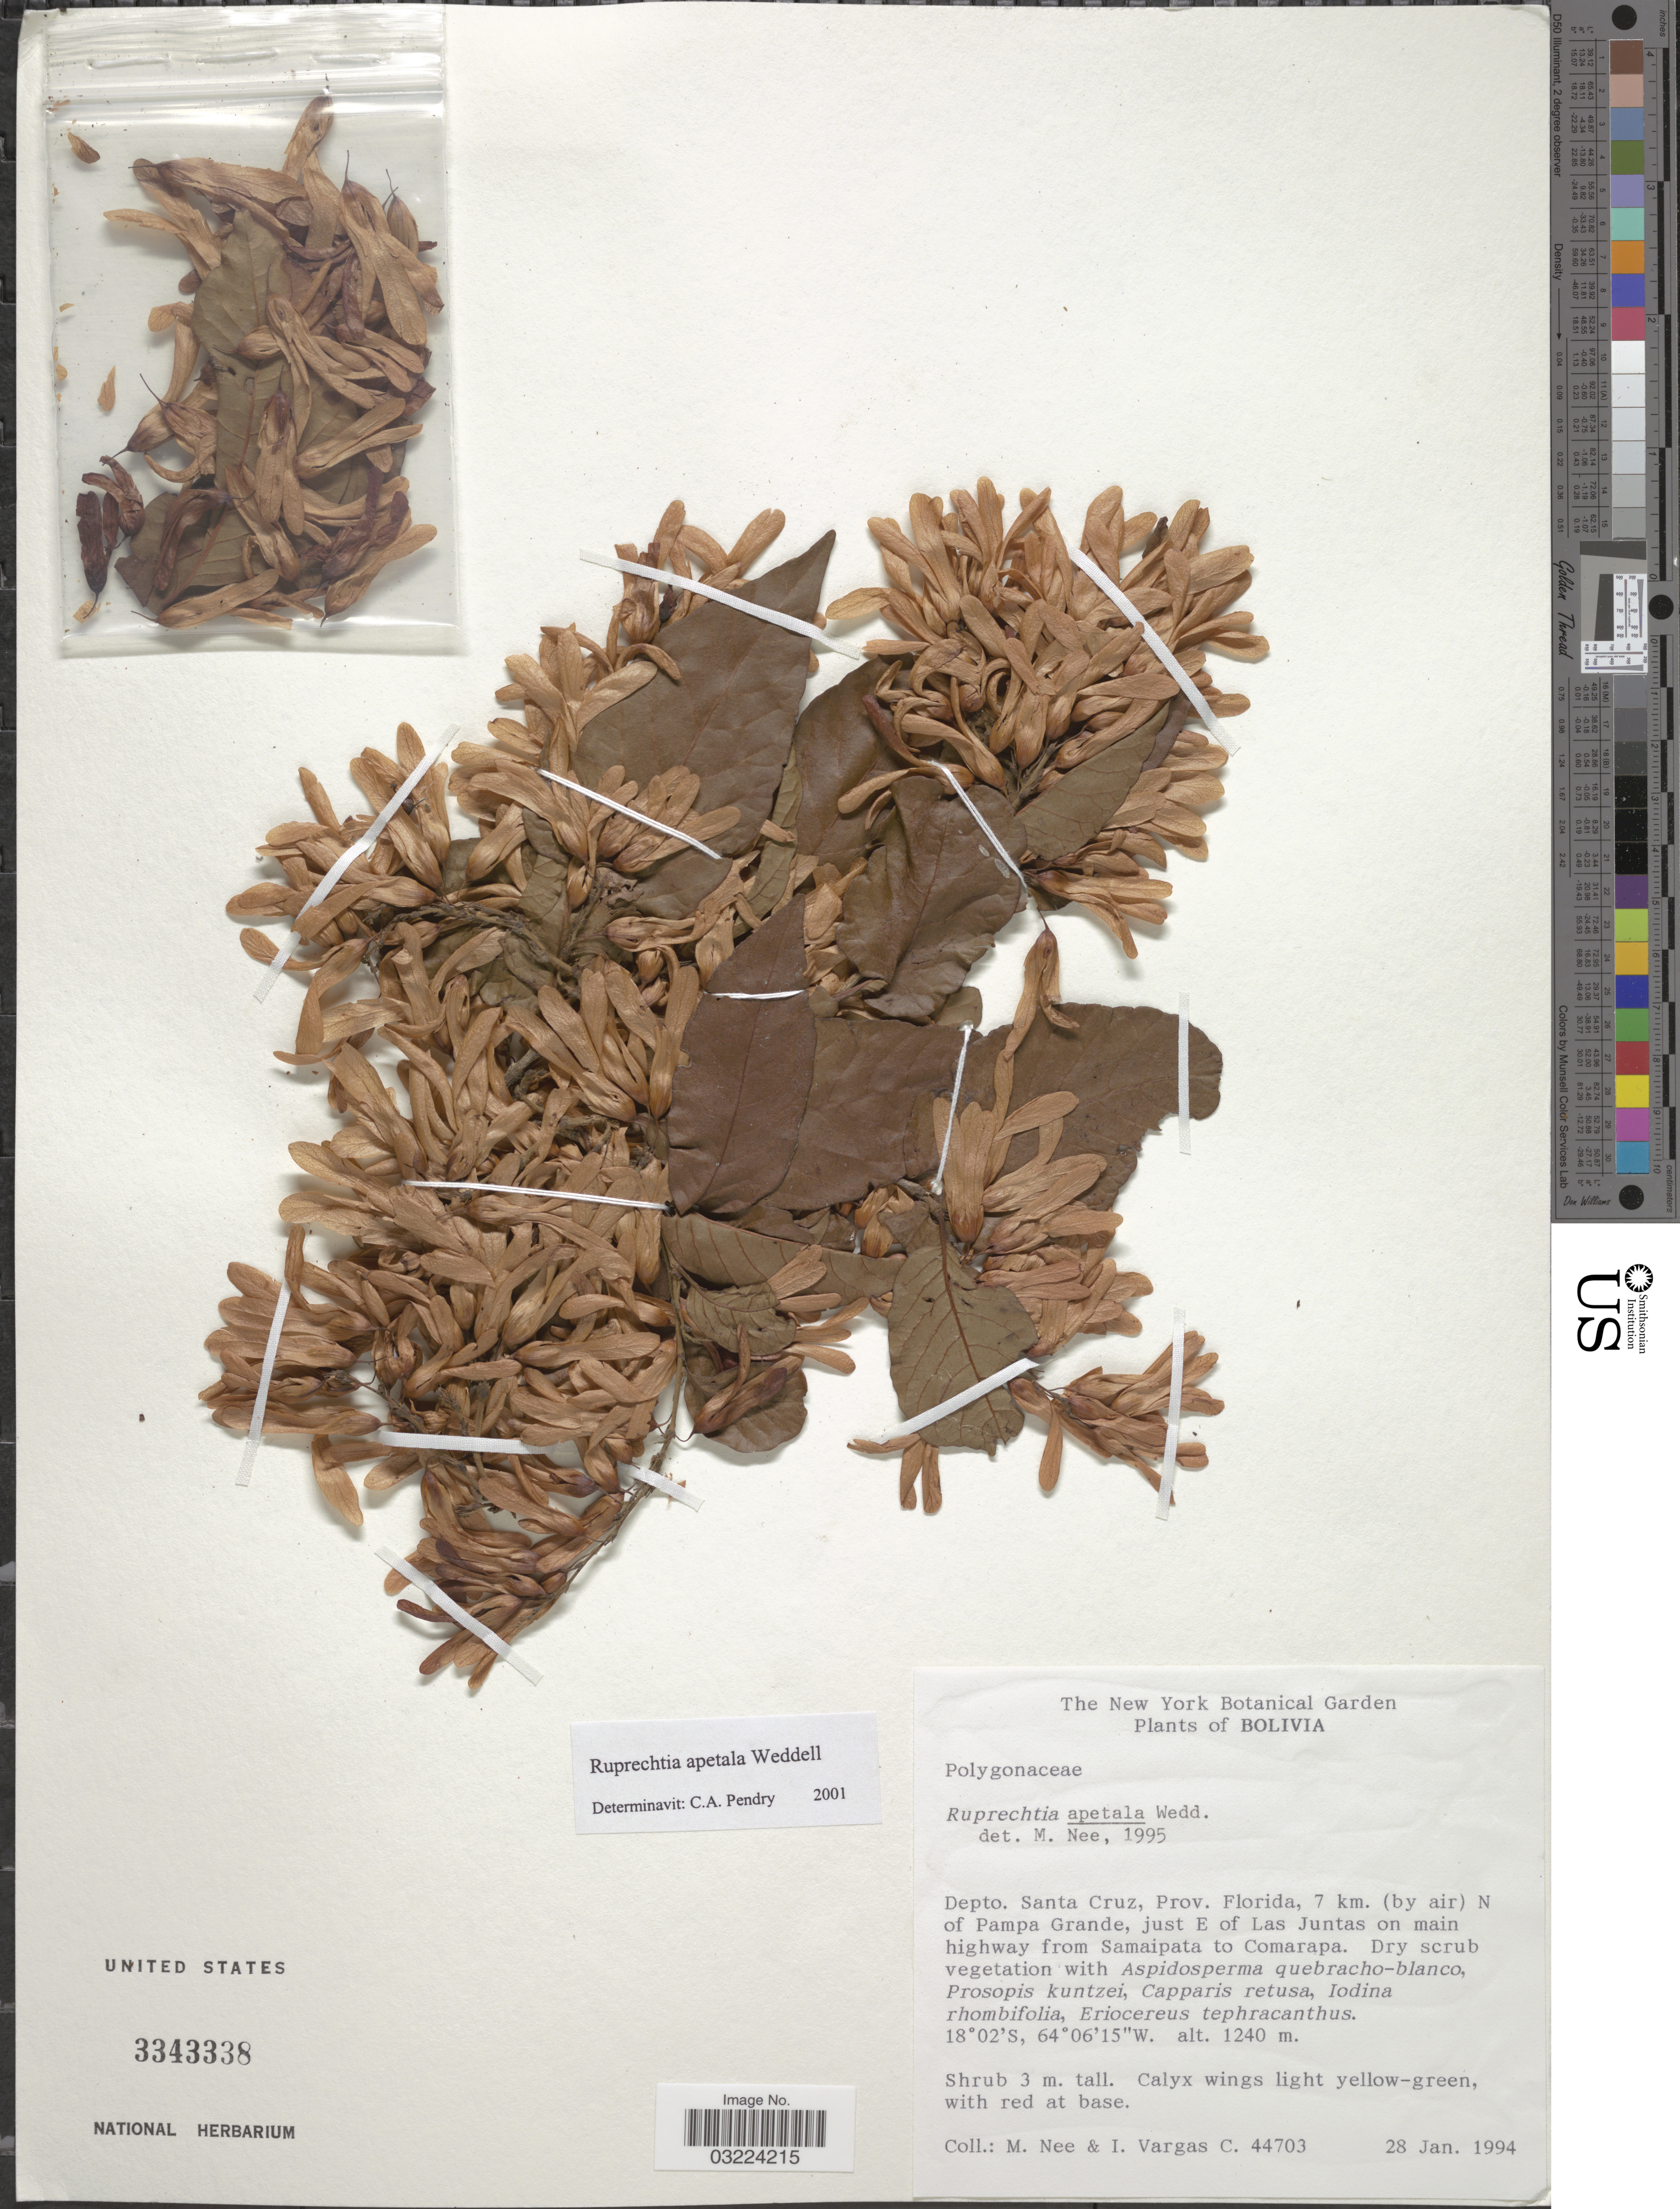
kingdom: Plantae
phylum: Tracheophyta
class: Magnoliopsida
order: Caryophyllales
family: Polygonaceae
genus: Ruprechtia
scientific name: Ruprechtia apetala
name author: Wedd.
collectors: M. Nee & I. Vargas C.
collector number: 44703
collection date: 1994-01-28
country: Bolivia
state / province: Santa Cruz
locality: Depto. Santa Cruz, Prov. Florida, 7 km. (by air) N of Pampa Grande, just E of Las Juntas on main highway from Samaipata to Comarapa.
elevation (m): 1240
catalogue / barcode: US 3343338